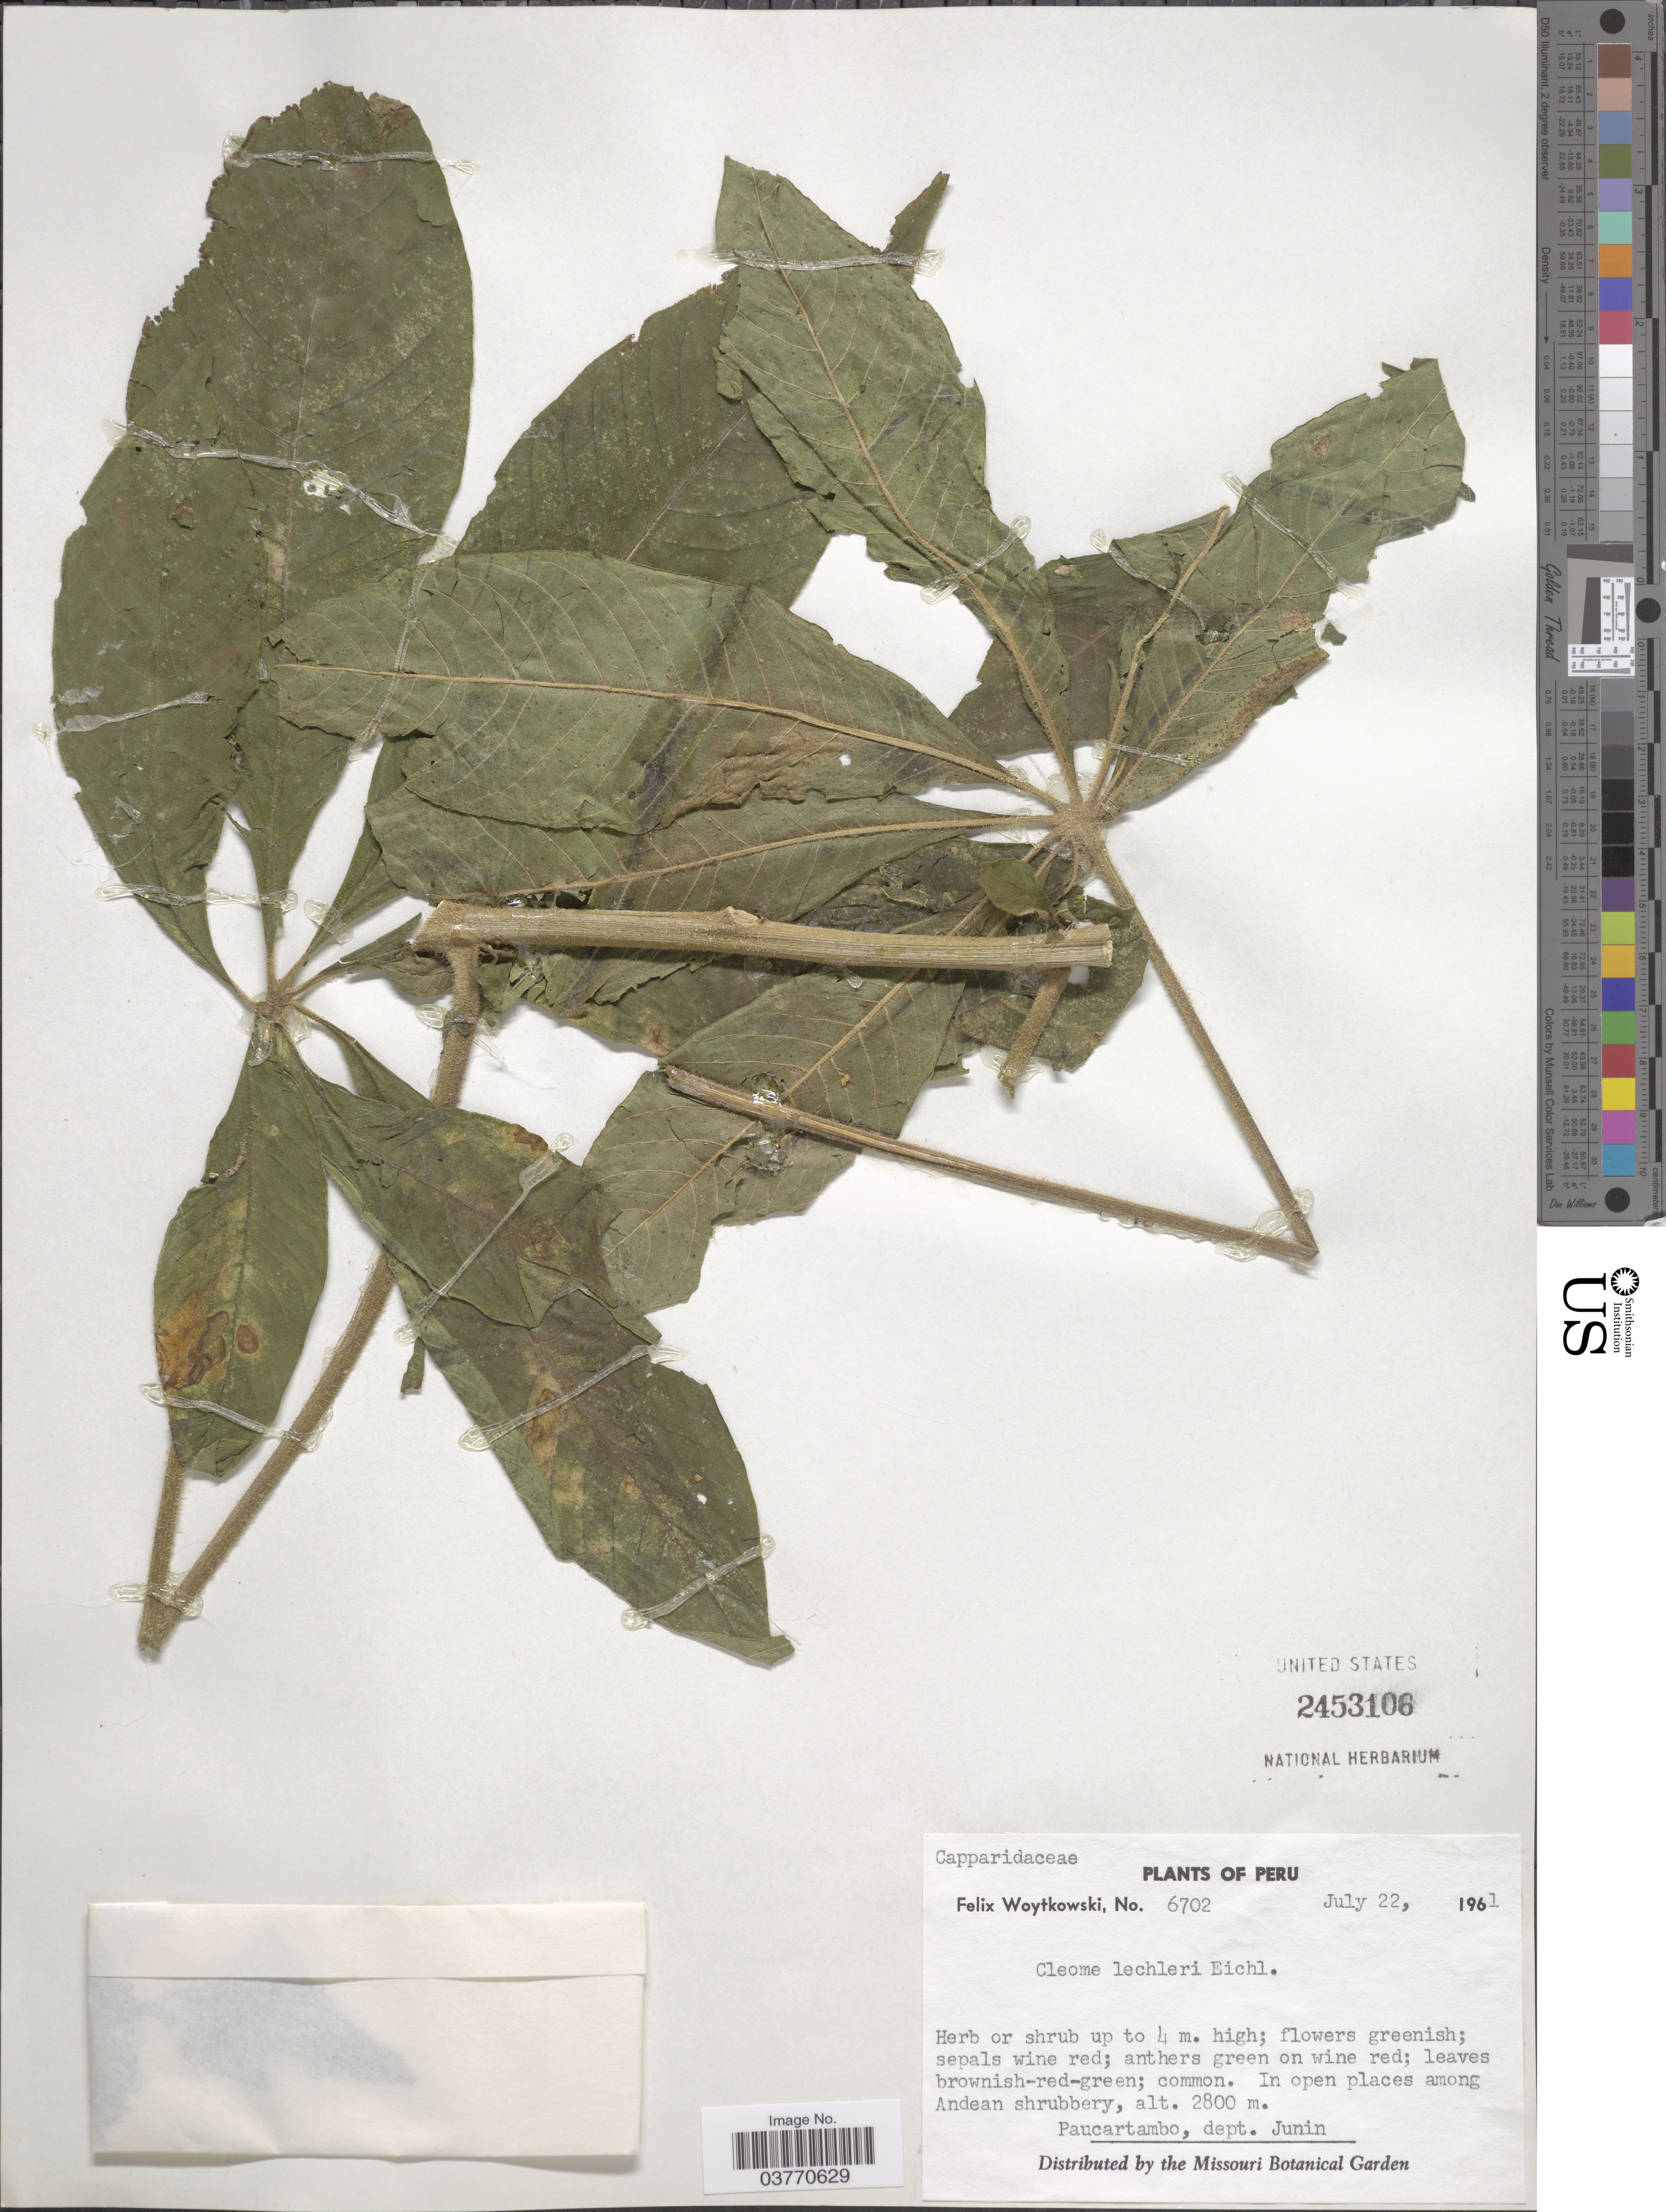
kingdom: Plantae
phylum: Tracheophyta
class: Magnoliopsida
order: Brassicales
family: Cleomaceae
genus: Andinocleome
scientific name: Andinocleome lechleri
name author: (Eichler) Iltis & Cochrane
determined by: Strong, M. T., (US), Smithsonian Institution - National Museum of Natural History (UNITED STATES)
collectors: F. Woytkowski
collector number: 6702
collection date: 1961-07-22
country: Peru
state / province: Junín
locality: Paucartambo, dept. Junin.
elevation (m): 2800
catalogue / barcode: US 2453106